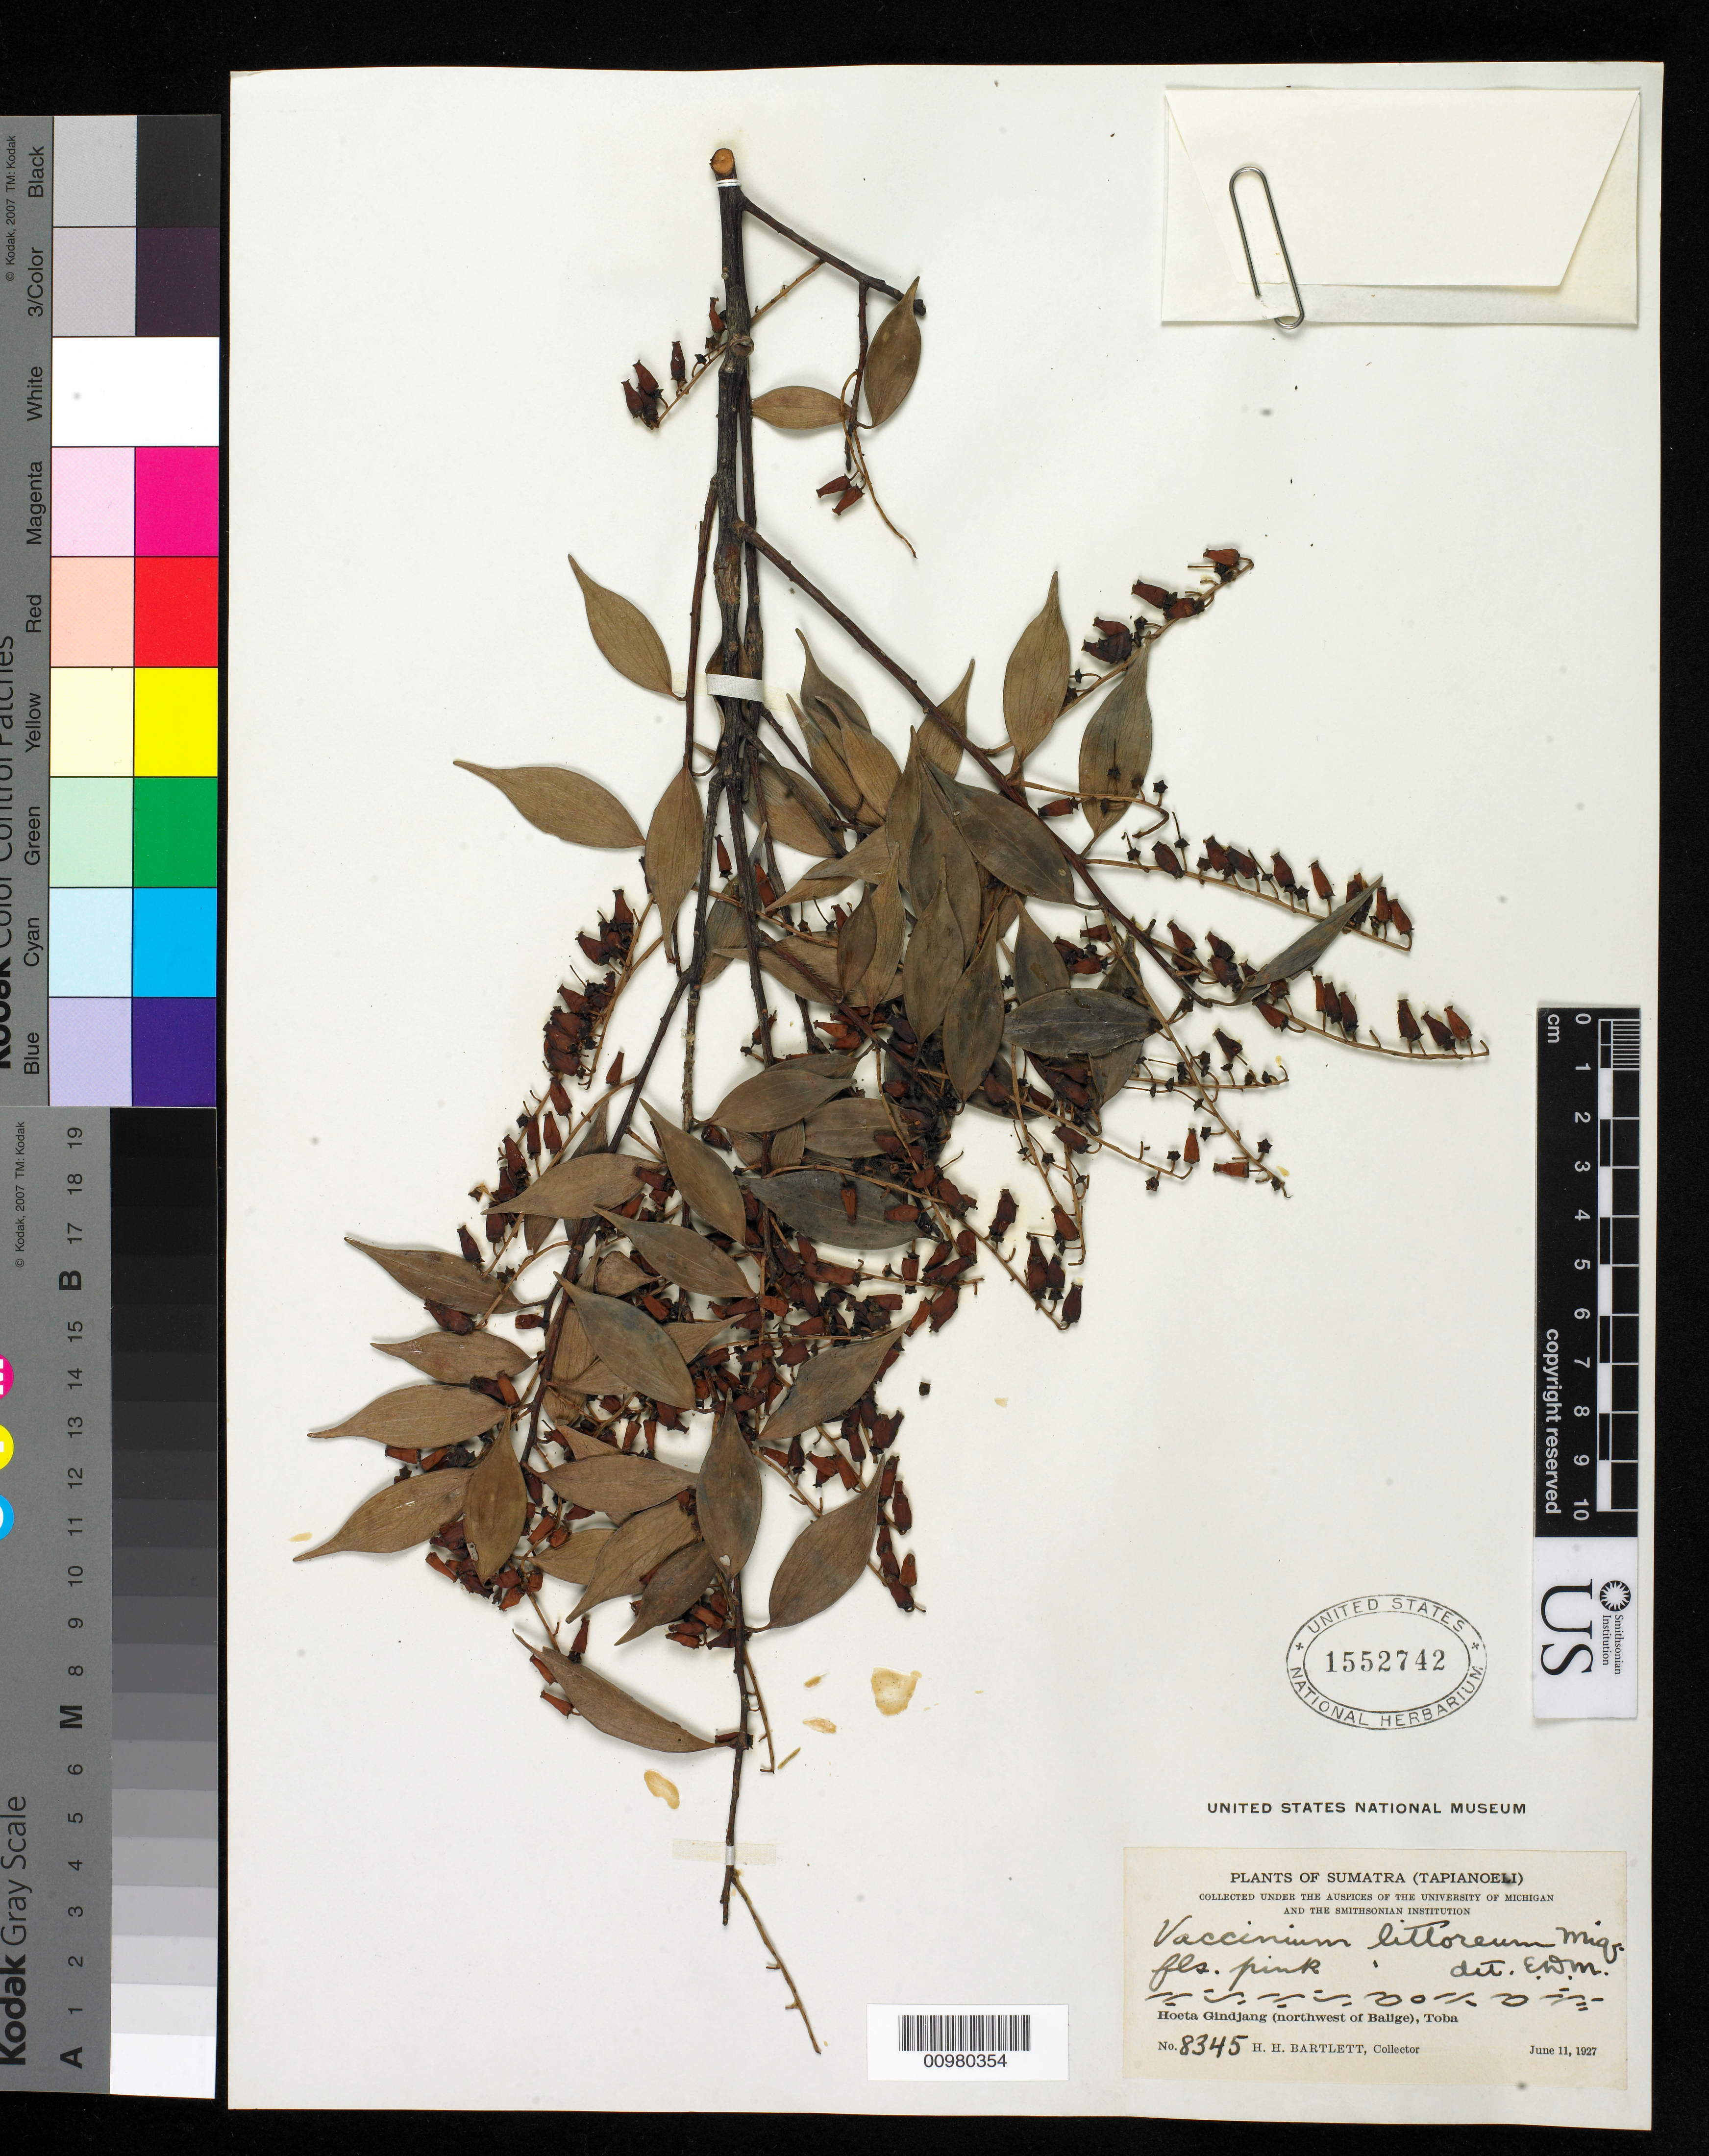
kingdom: Plantae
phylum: Tracheophyta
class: Magnoliopsida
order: Ericales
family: Ericaceae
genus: Vaccinium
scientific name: Vaccinium littoreum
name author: Miq.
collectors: H. H. Bartlett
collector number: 8345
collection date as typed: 11 Jun 1927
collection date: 1927-06-11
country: Indonesia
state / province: Sumatra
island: Sumatra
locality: Hoeta Gindjang (northwest of Balige), Toba.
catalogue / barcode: US 1552742